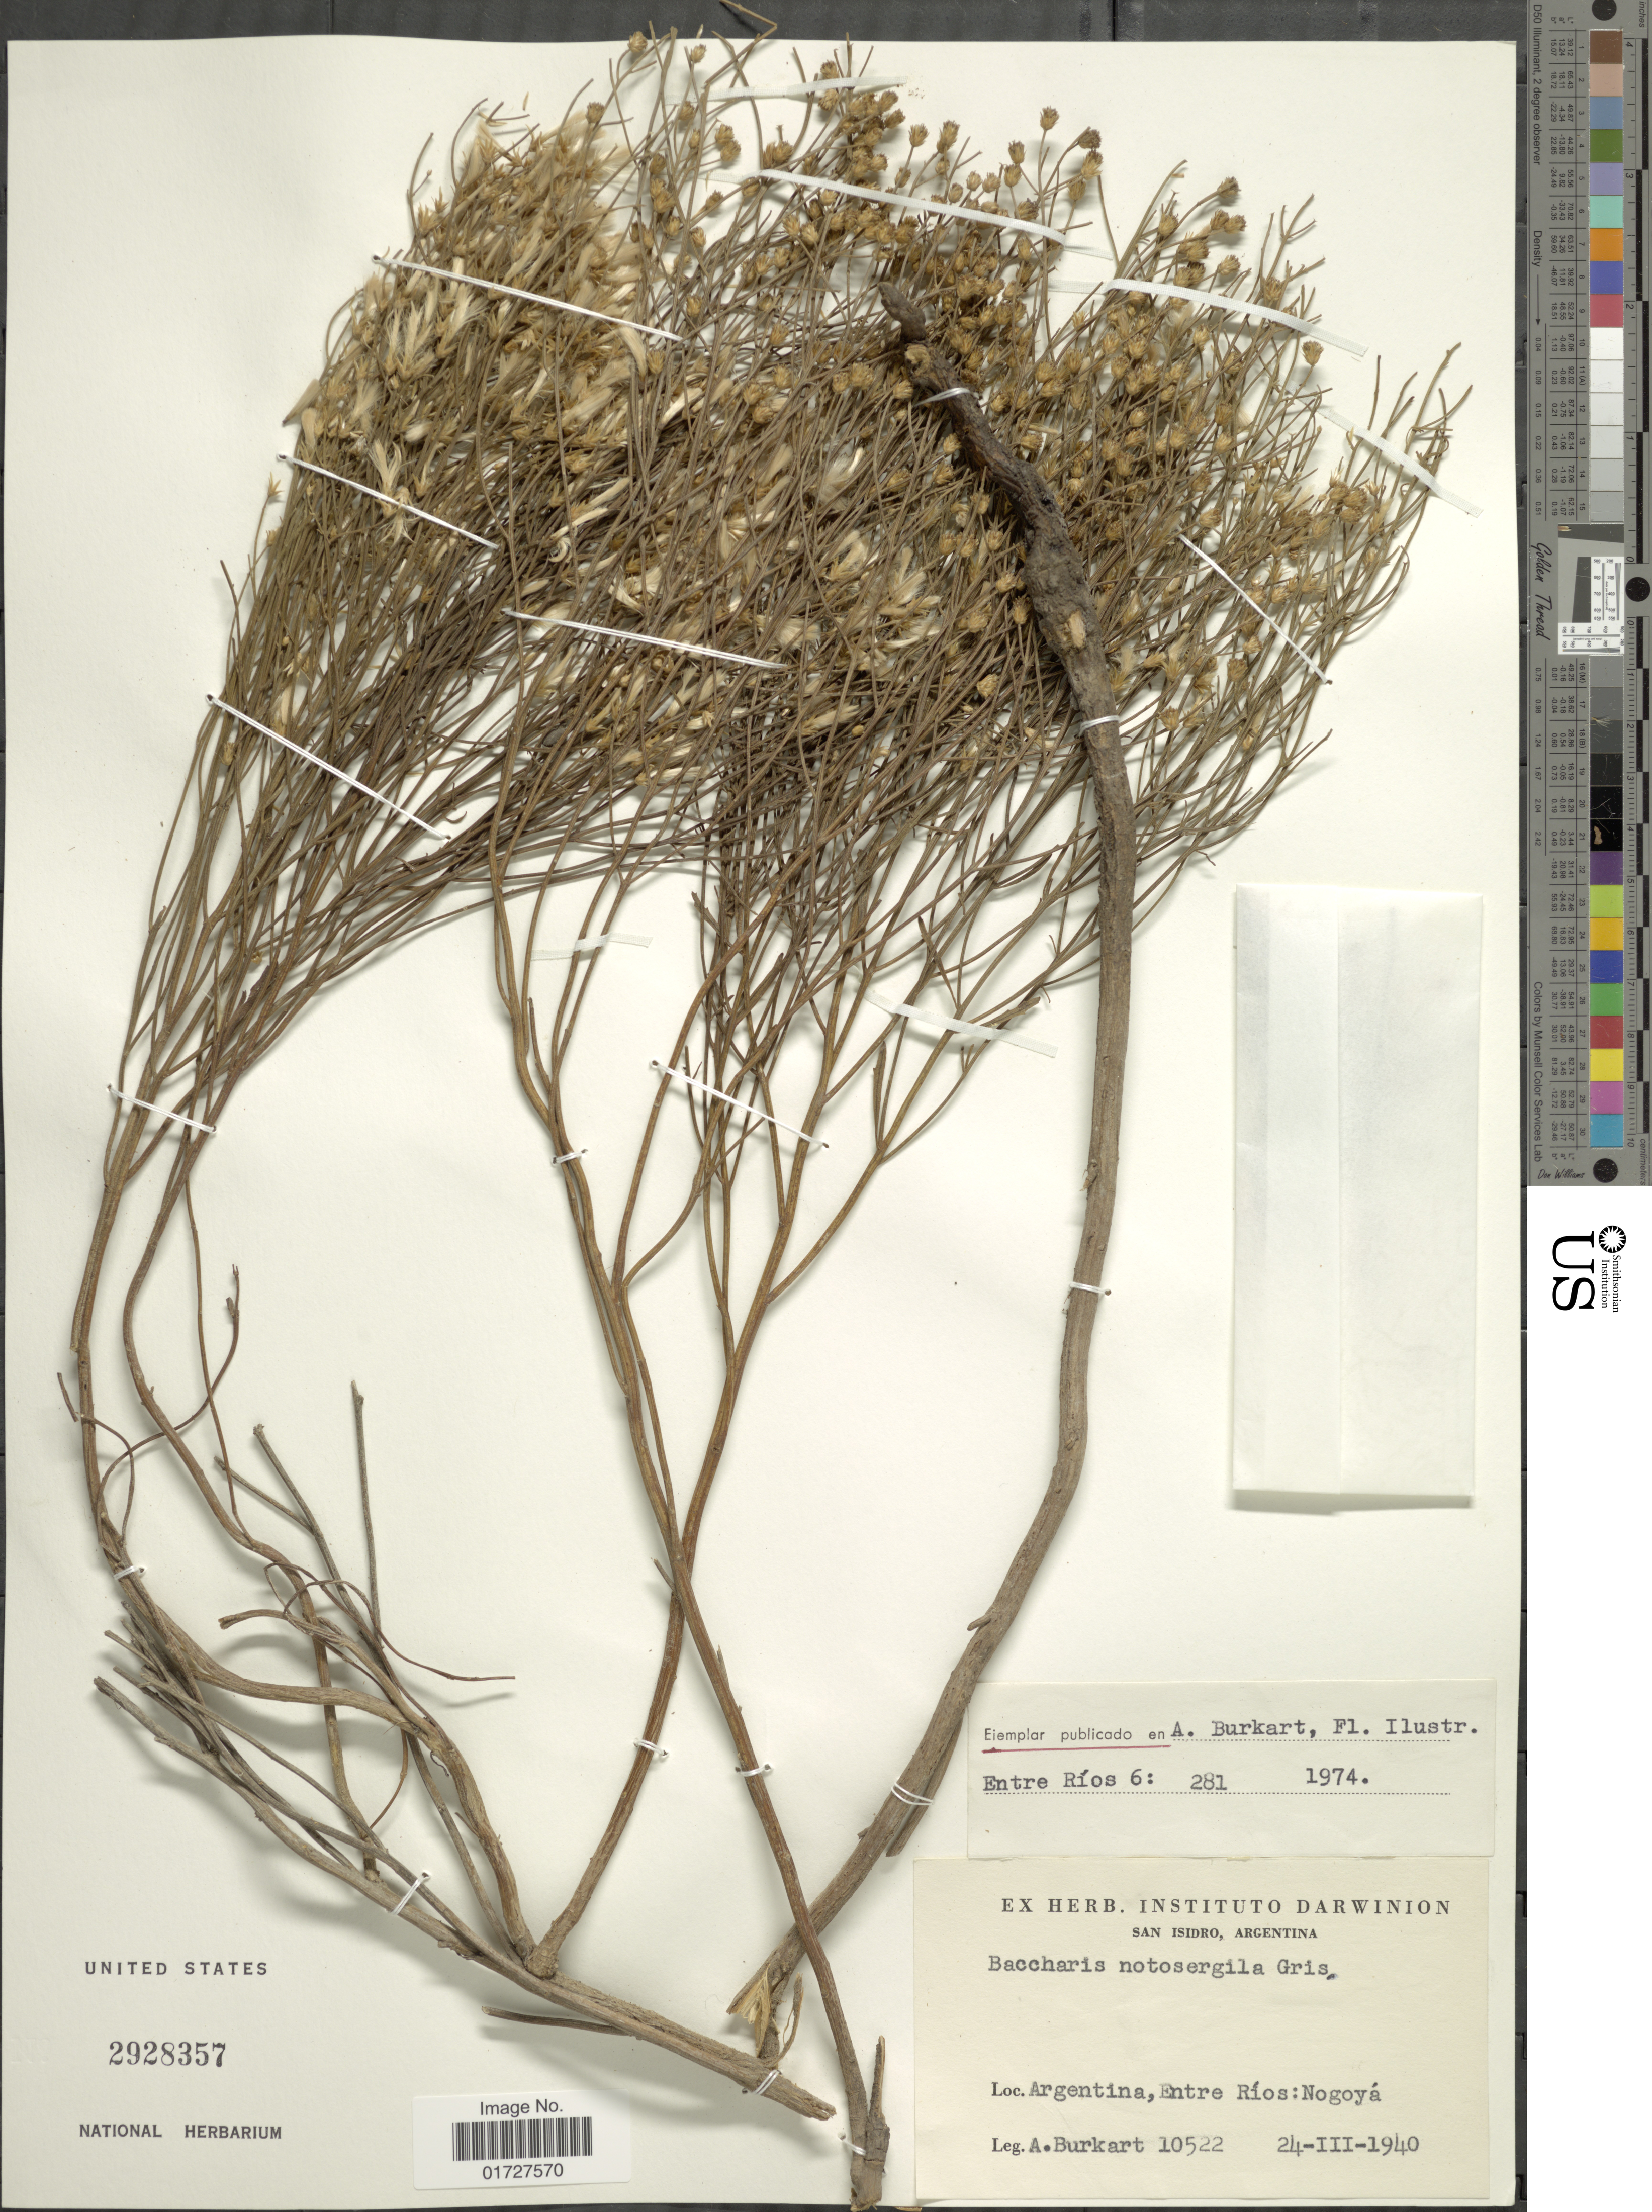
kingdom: Plantae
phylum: Tracheophyta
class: Magnoliopsida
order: Asterales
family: Asteraceae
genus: Baccharis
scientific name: Baccharis notosergila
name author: Griseb.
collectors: A. E. Burkart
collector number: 10522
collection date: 1940-03-24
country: Argentina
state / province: Entre Rios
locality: Nogoya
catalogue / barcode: US 2928357